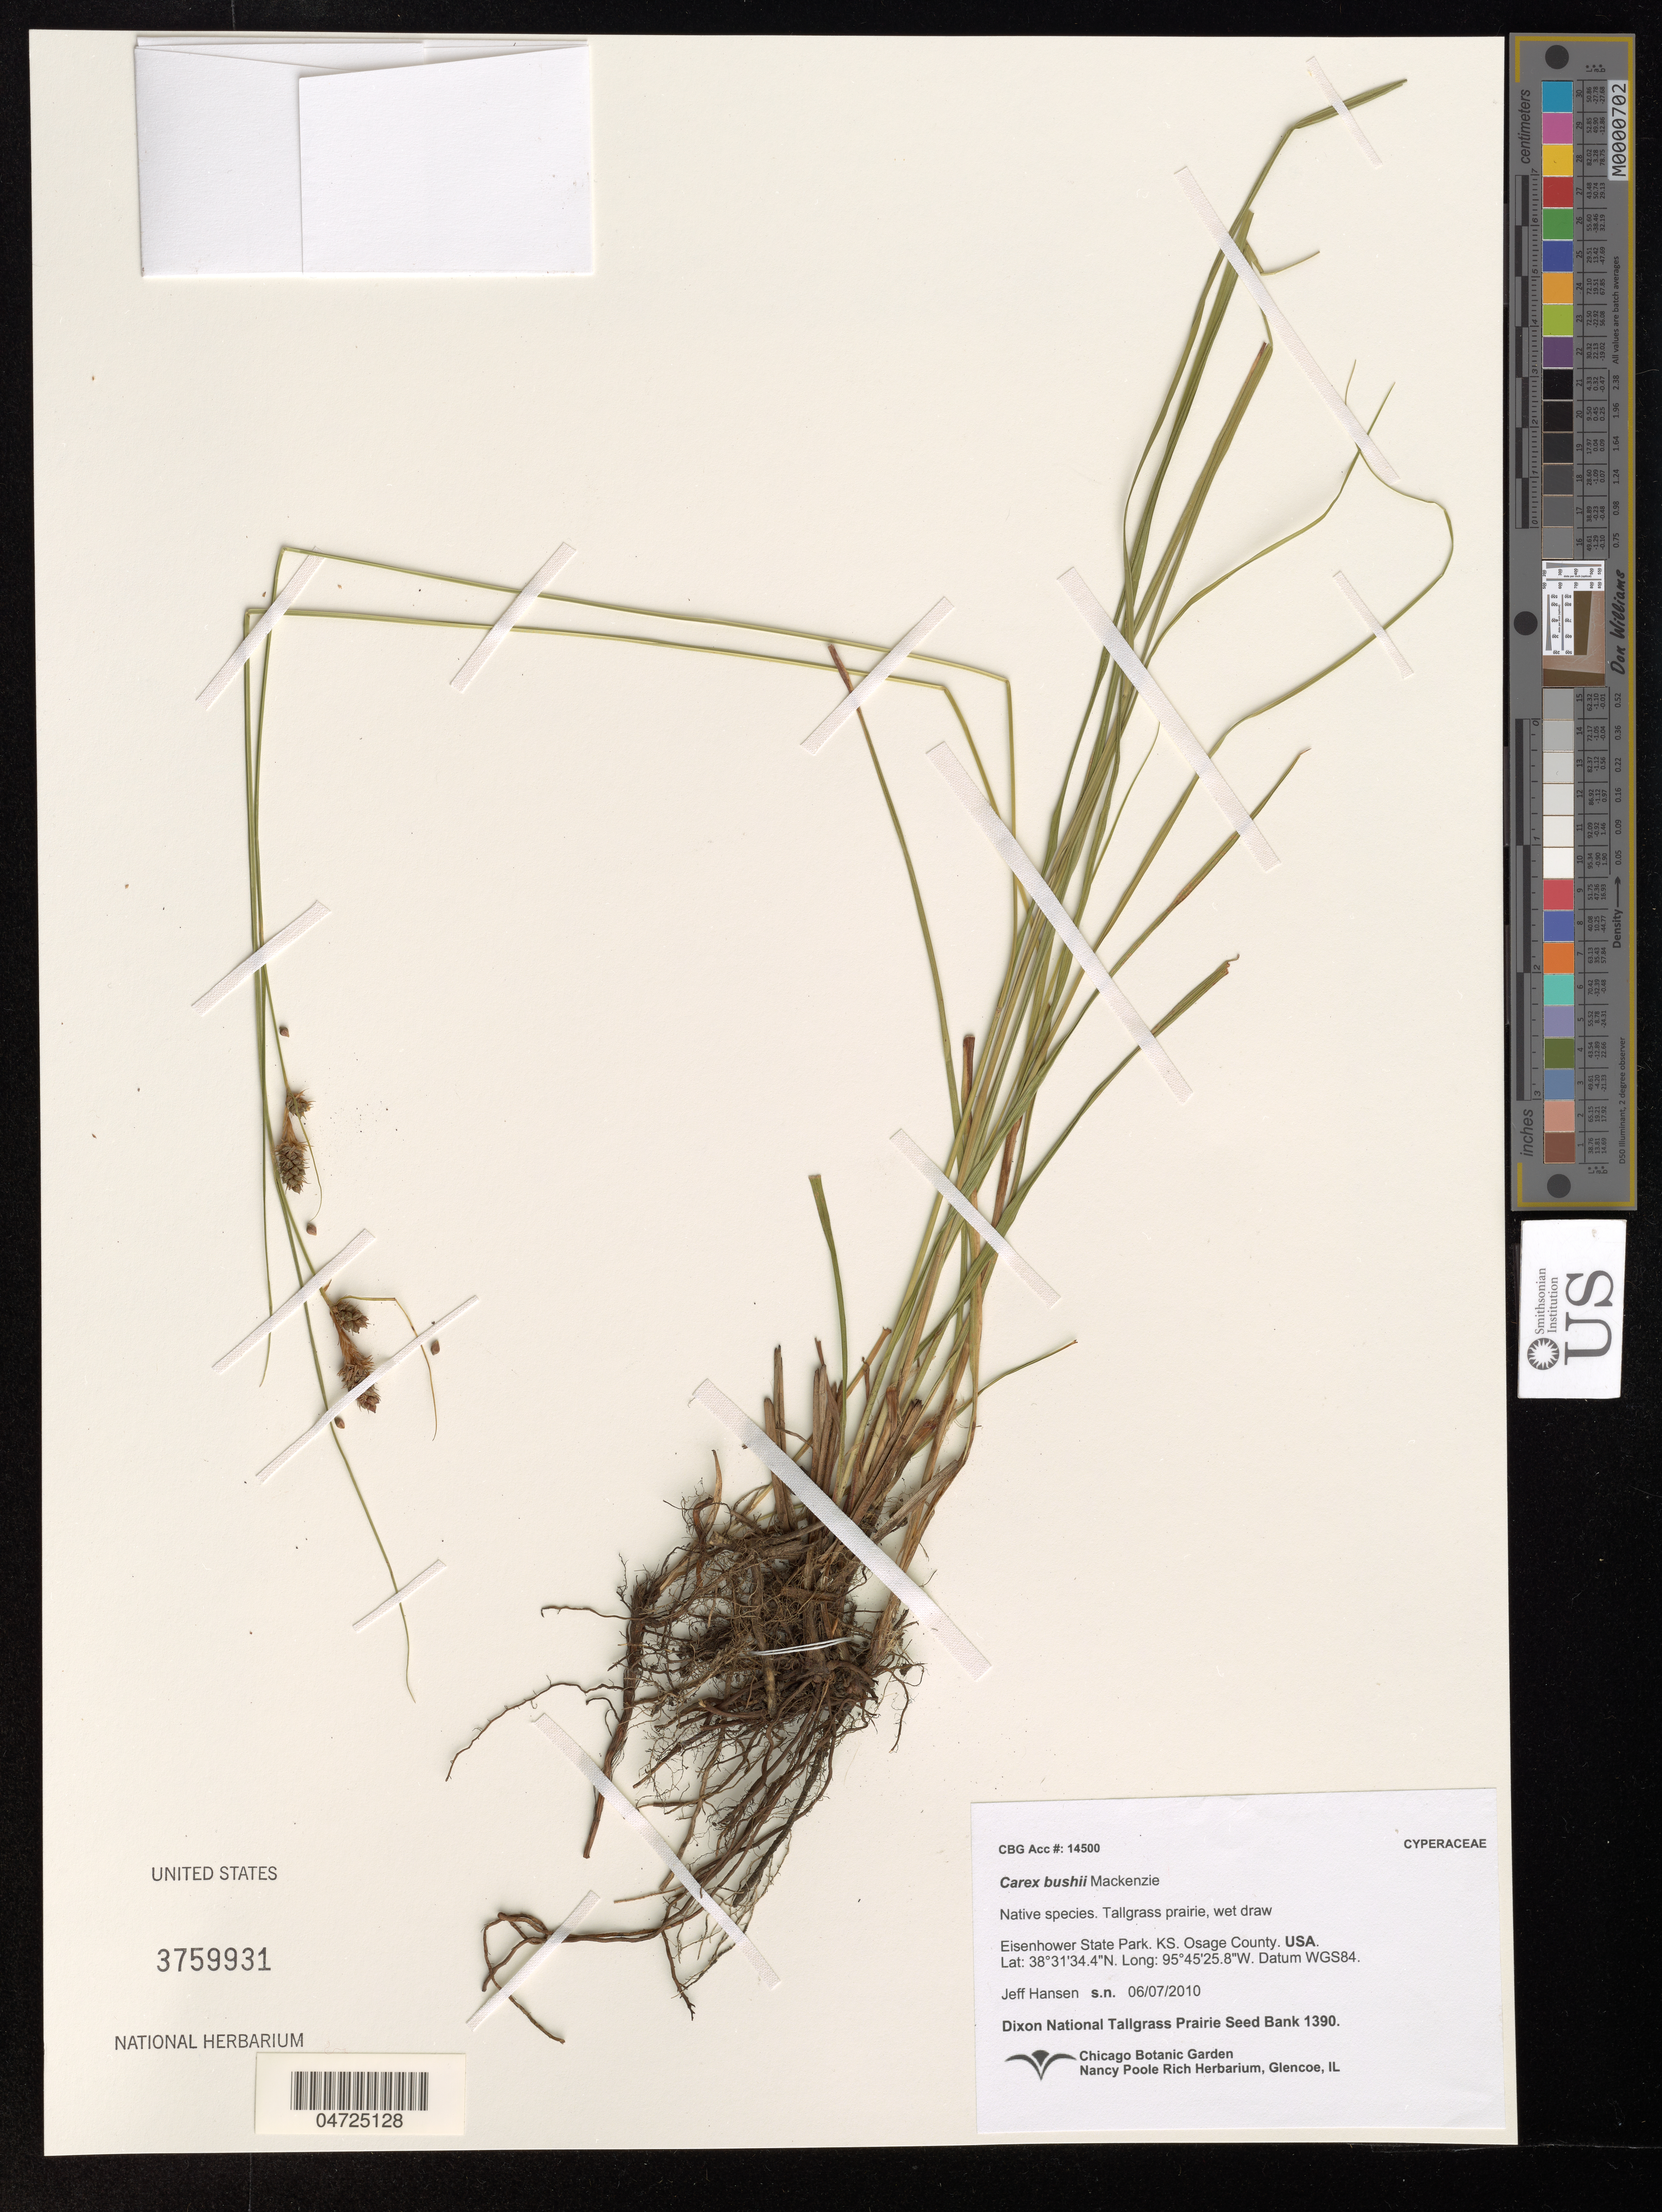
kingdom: Plantae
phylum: Tracheophyta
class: Liliopsida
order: Poales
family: Cyperaceae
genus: Carex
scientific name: Carex bushii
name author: Mack.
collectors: J. Hansen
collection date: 2010-06-07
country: United States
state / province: Kansas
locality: Eisenhower State Park. Osage County. Datum WGS84.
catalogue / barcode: US 3759931